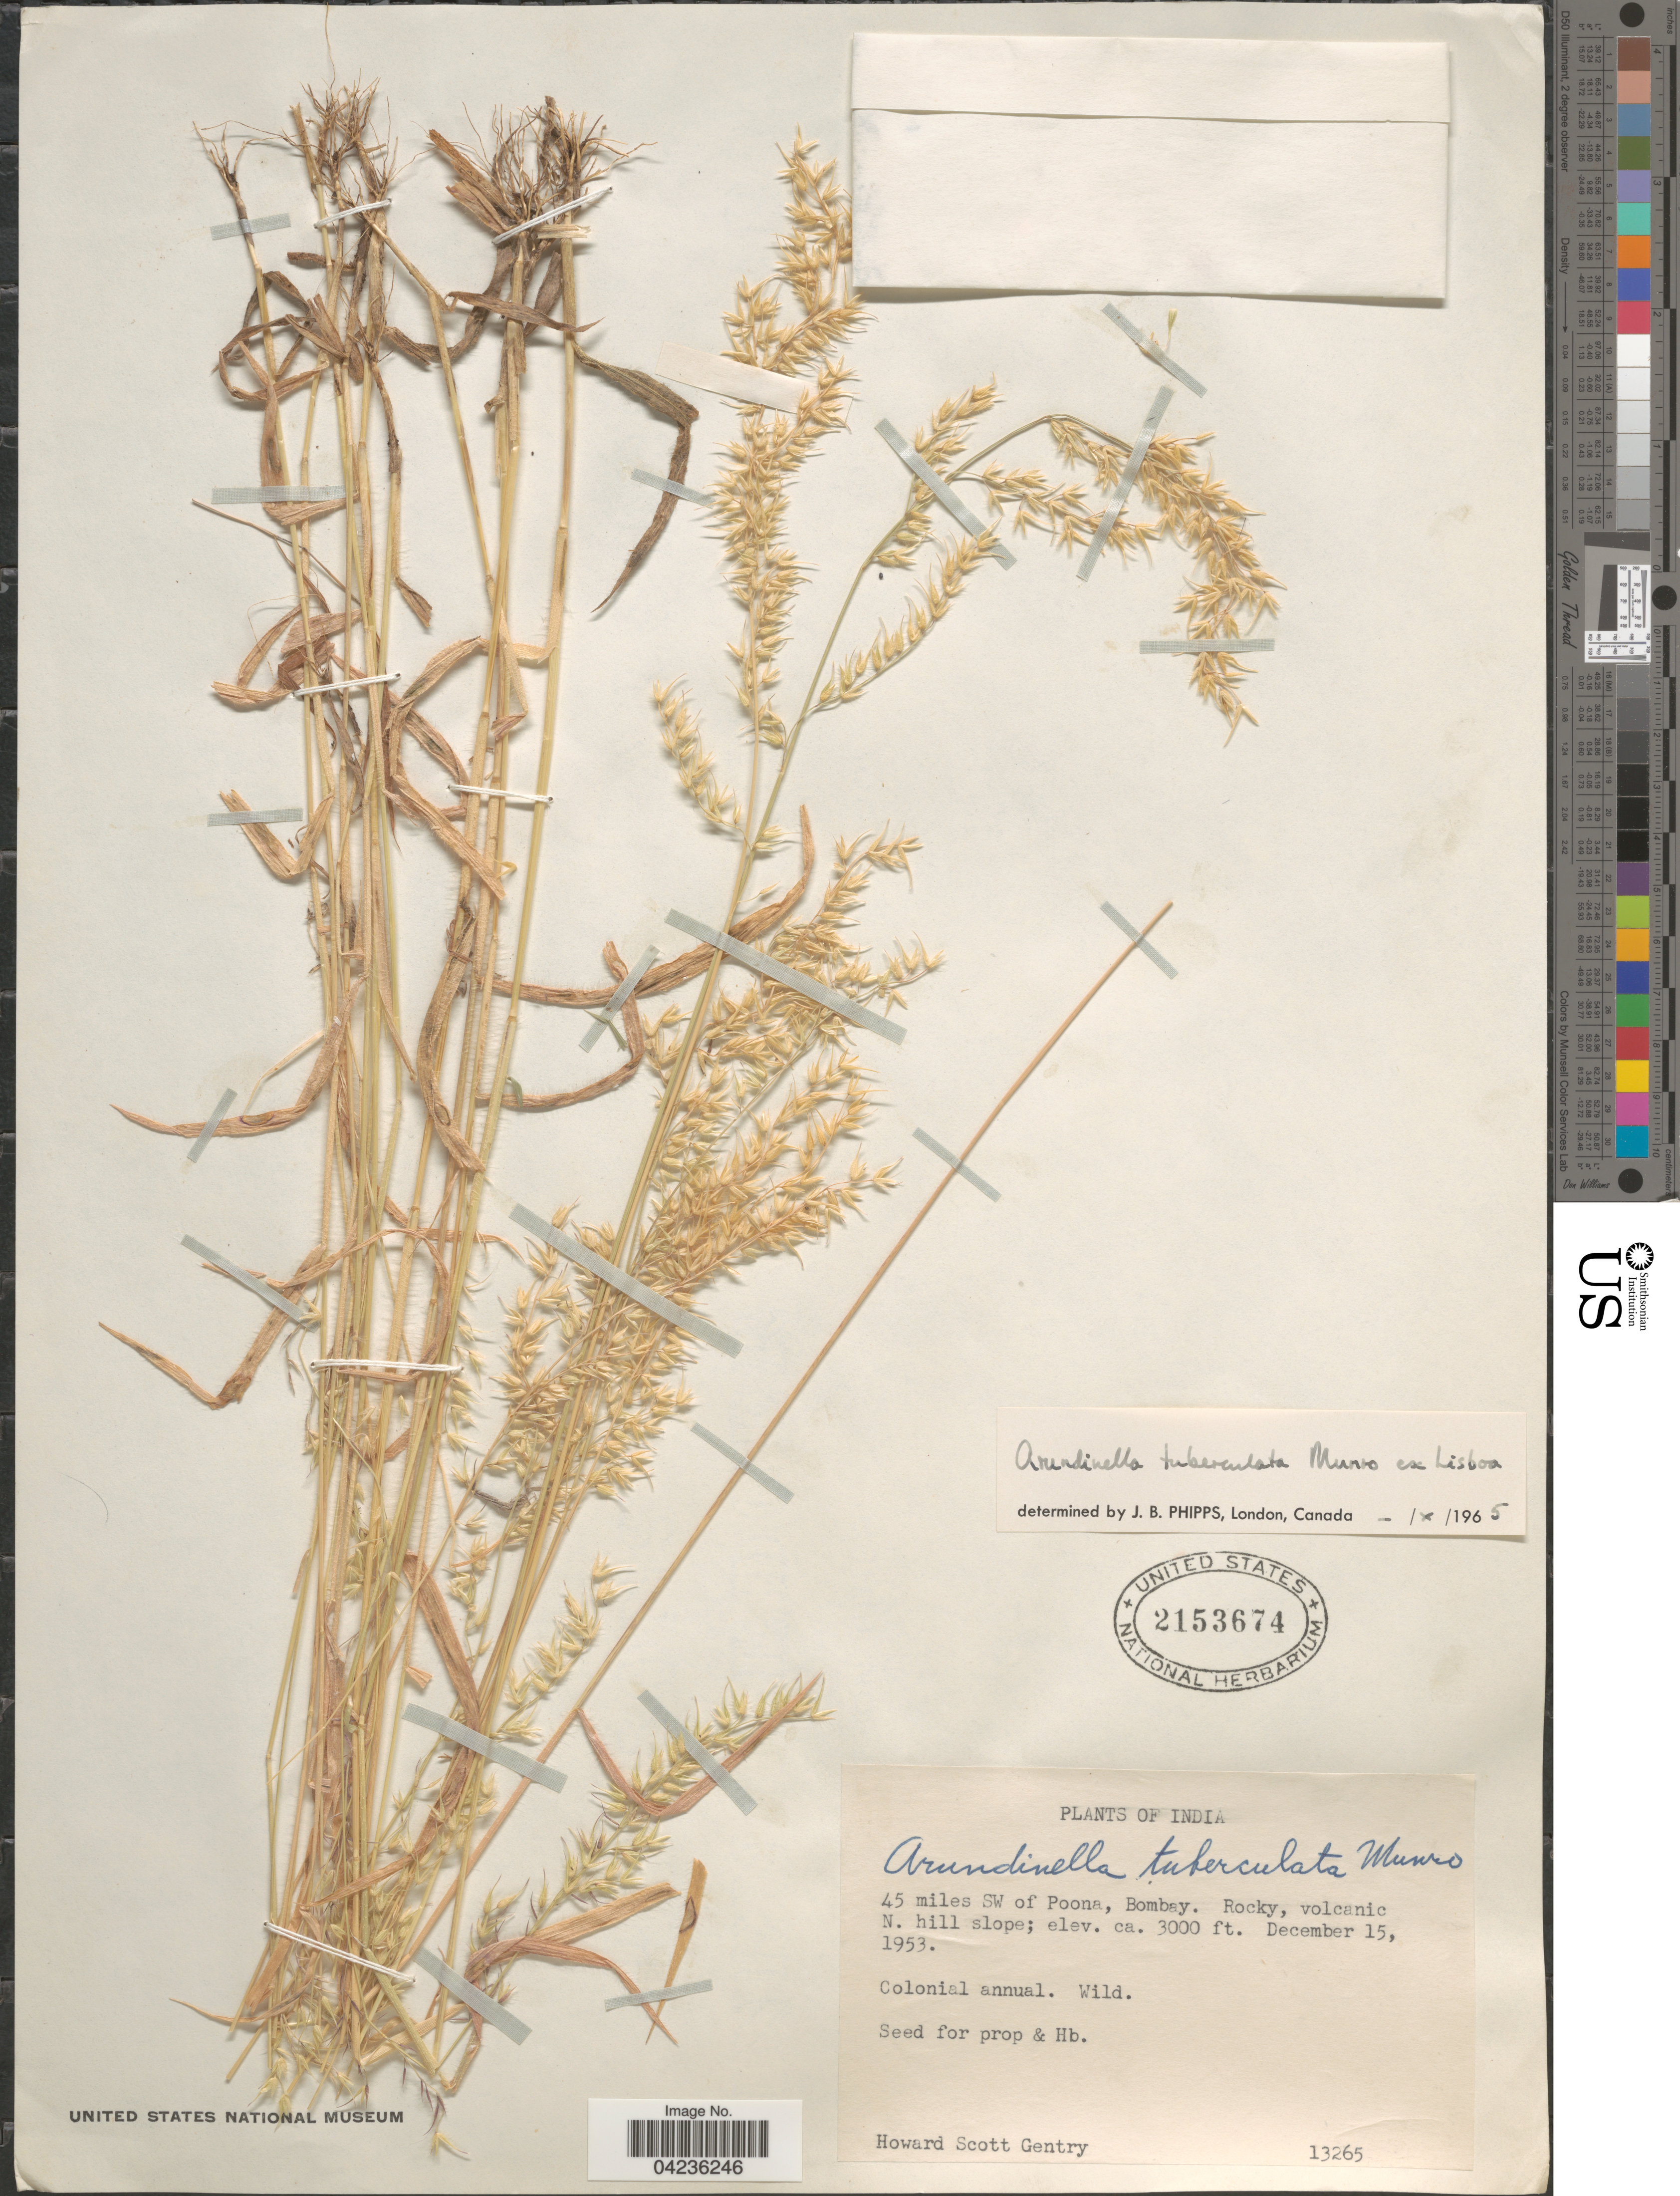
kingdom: Plantae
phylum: Tracheophyta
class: Liliopsida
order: Poales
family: Poaceae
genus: Arundinella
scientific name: Arundinella tuberculata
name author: Munro ex Lisboa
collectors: H. S. Gentry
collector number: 13265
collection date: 1953-12-15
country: India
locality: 45 miles SW of Poona, Bombay. Rocky, volcanic N. hill slope.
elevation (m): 914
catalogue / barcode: US 2153674